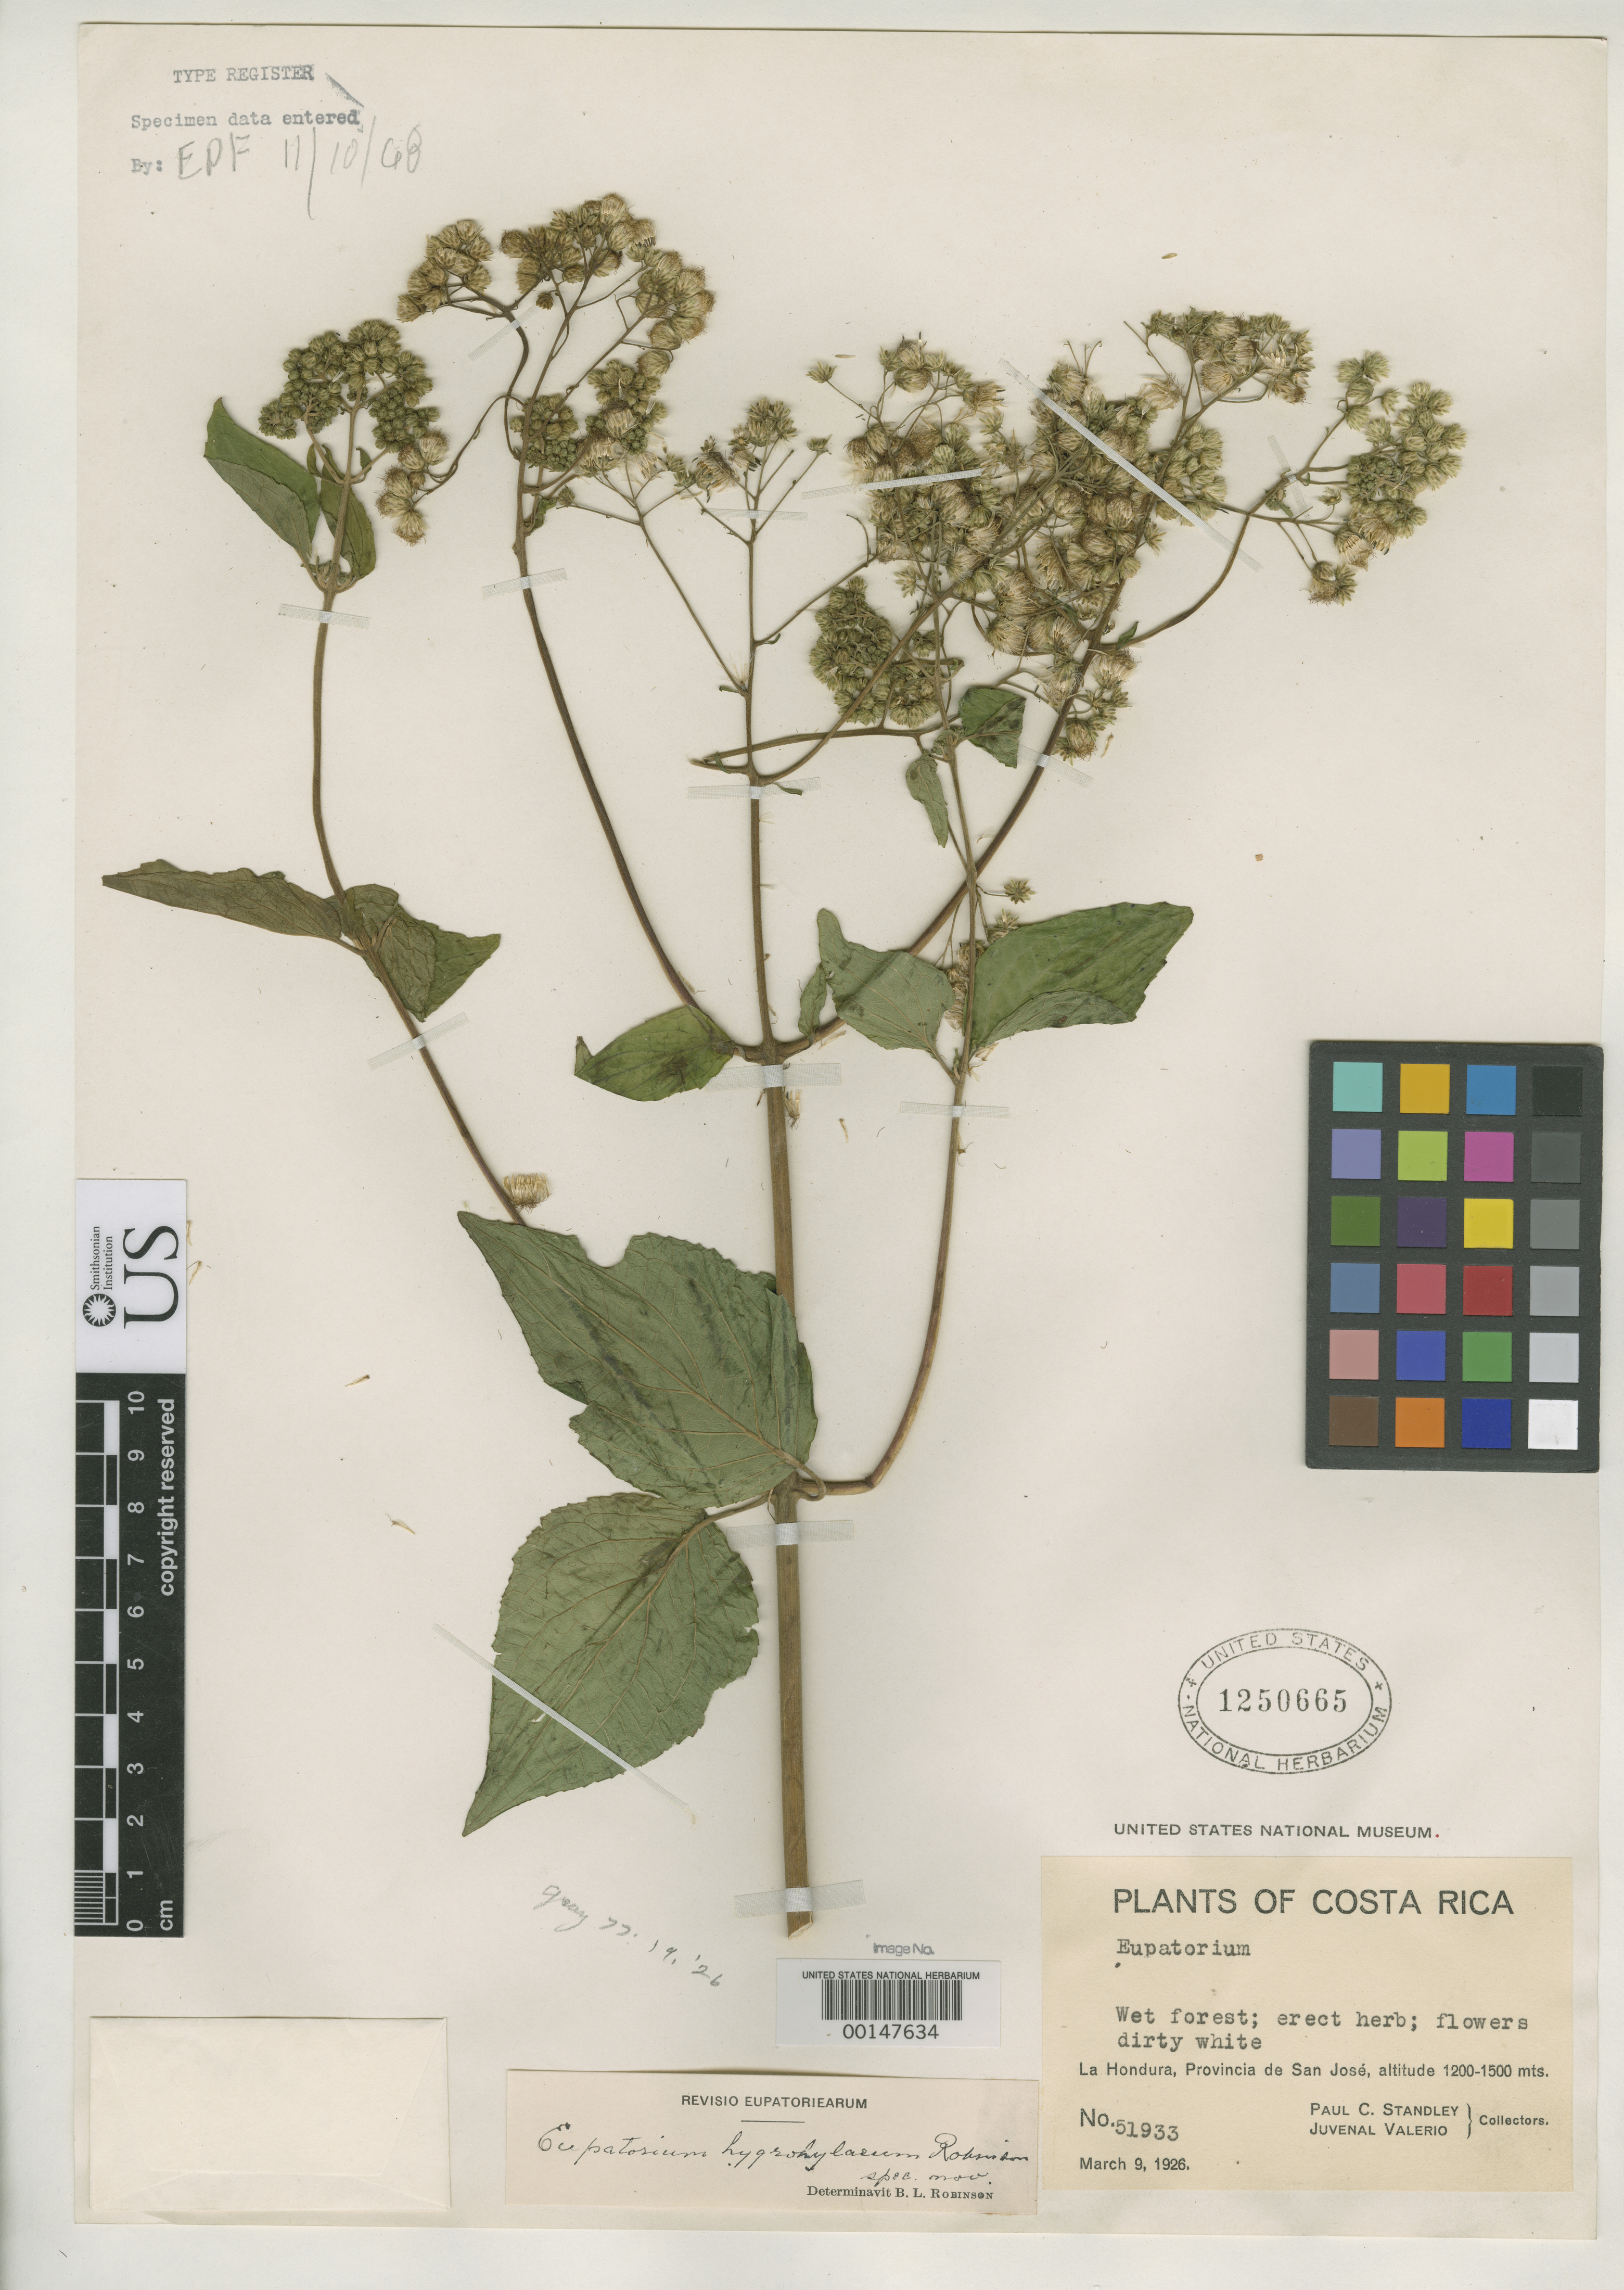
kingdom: Plantae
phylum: Tracheophyta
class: Magnoliopsida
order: Asterales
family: Asteraceae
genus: Eupatorium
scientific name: Eupatorium hygrohylaeum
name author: B.L. Rob.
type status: Holotype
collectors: P. C. Standley & J. Valerio R.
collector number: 51933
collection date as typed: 09 Mar 1926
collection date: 1926-03-09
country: Costa Rica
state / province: San José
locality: La Hondura.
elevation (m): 1200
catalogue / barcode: US 1250665